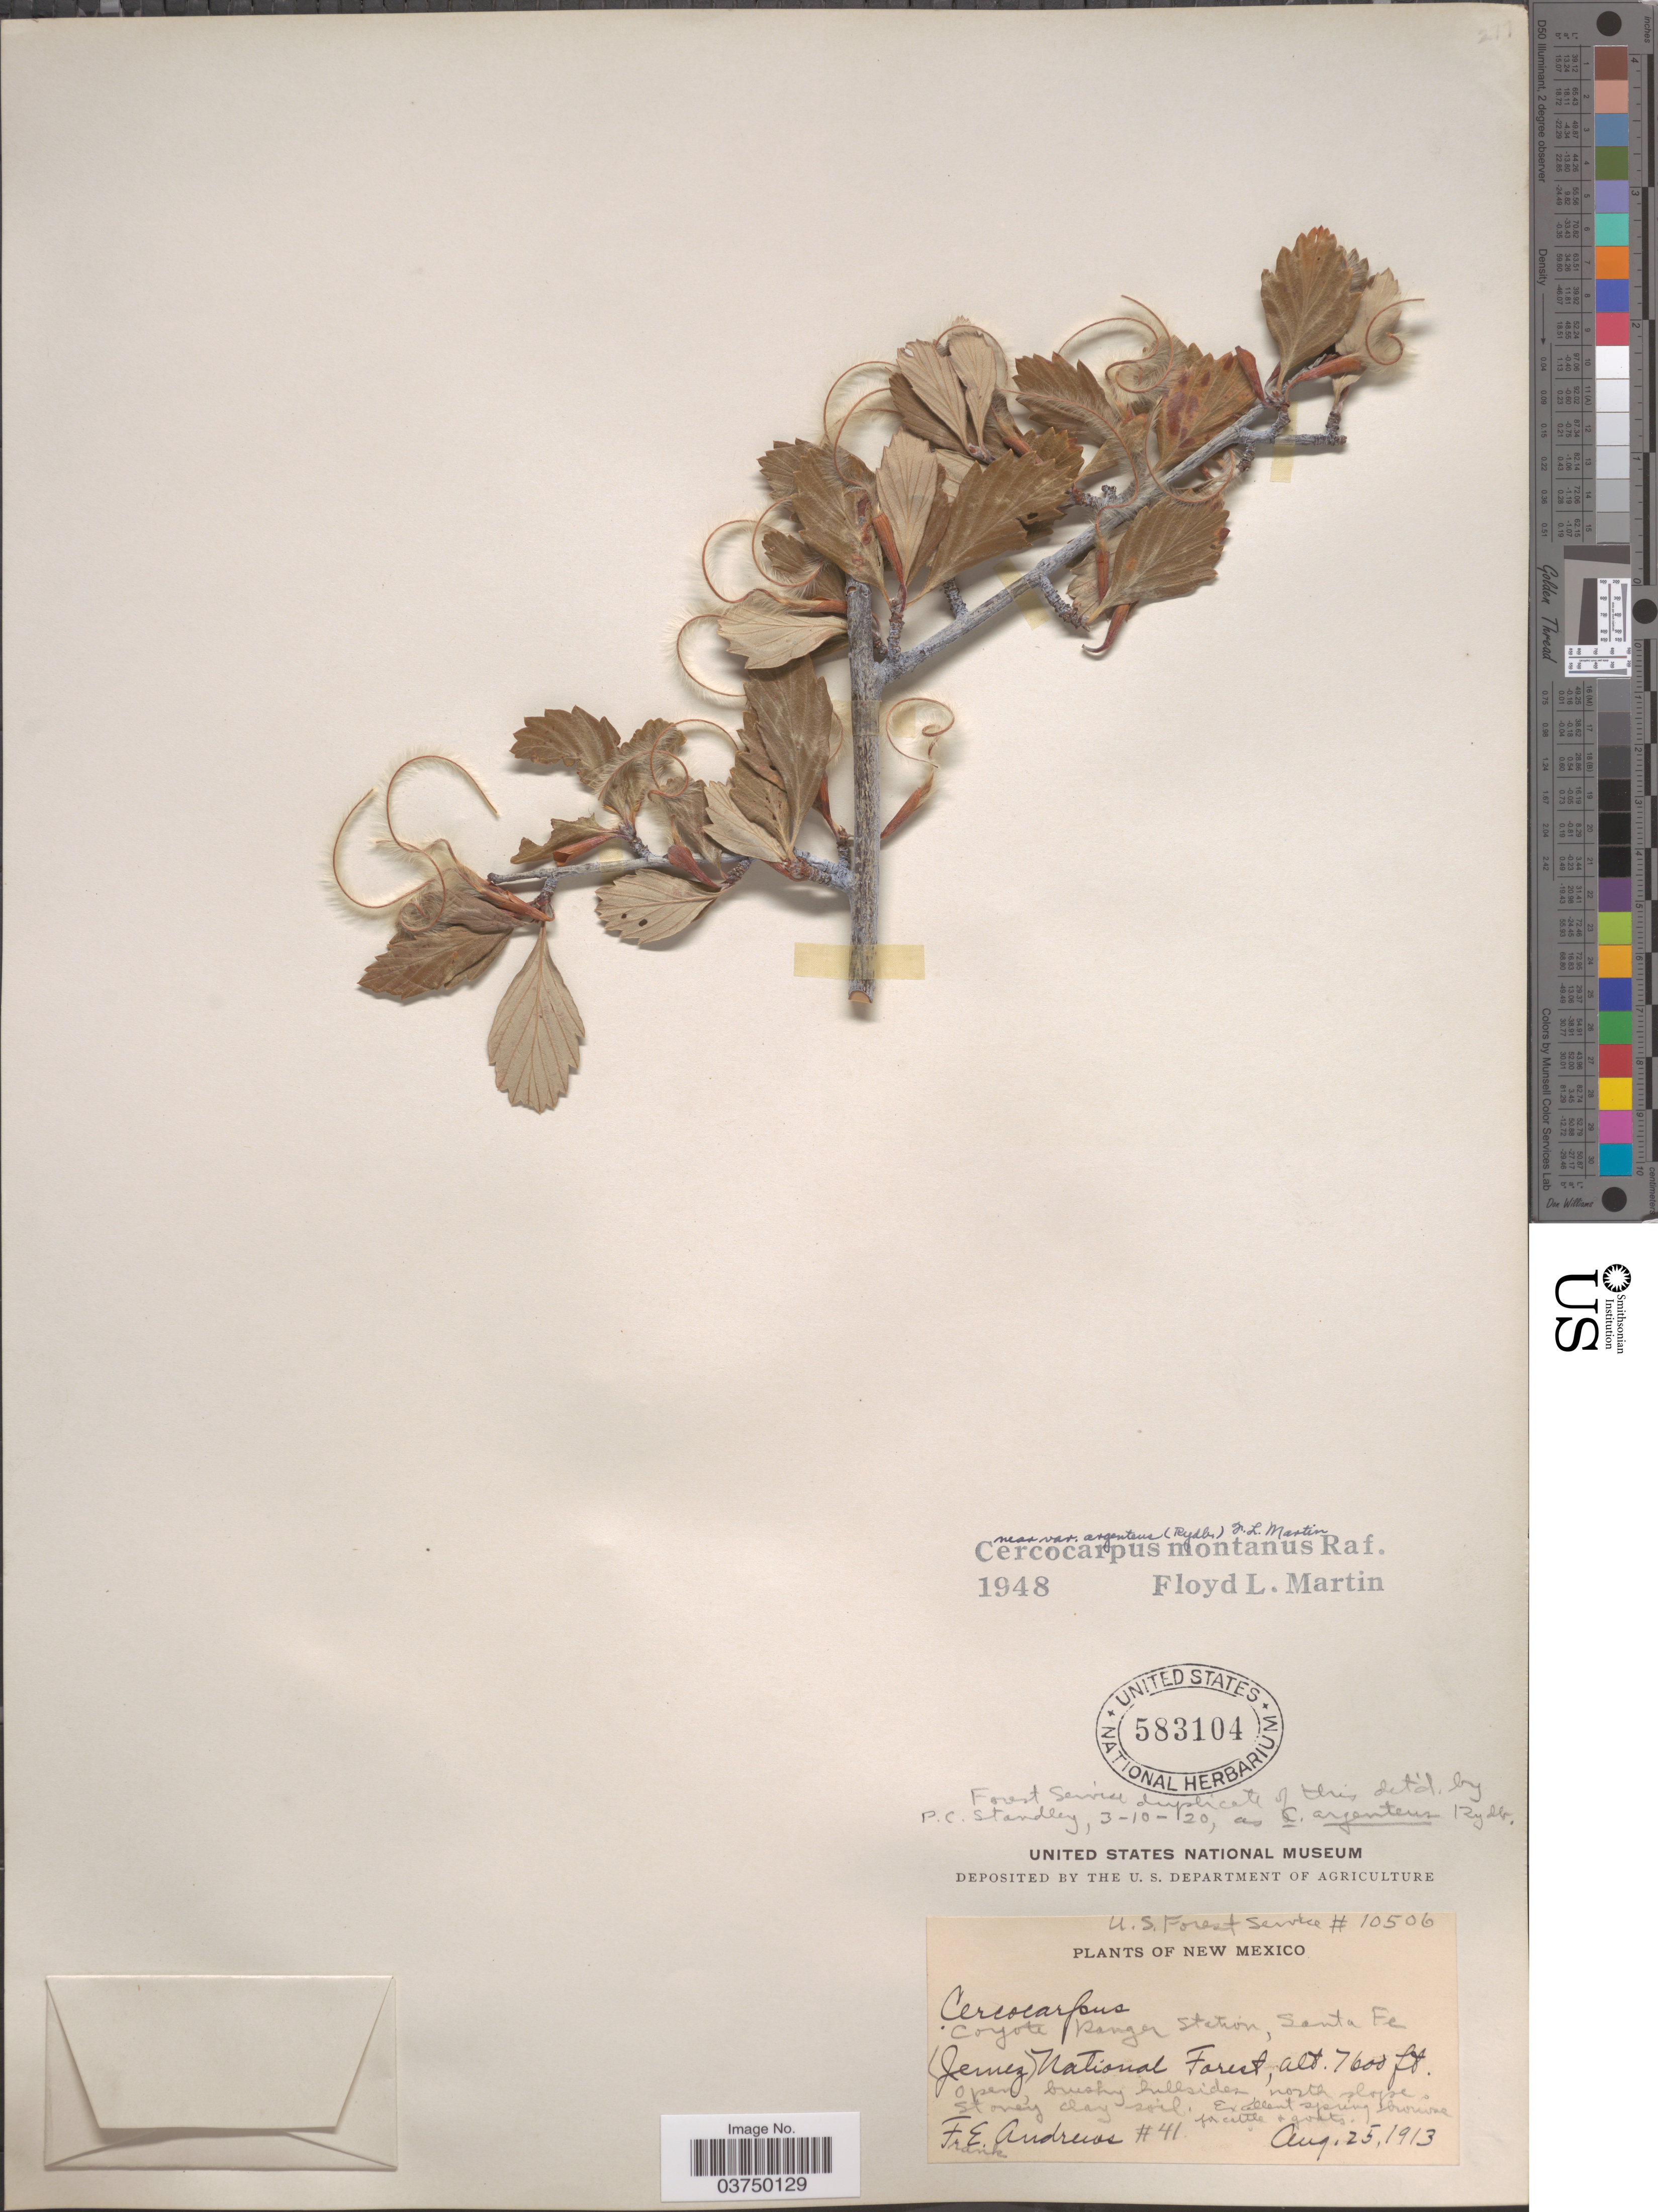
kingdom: Plantae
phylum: Tracheophyta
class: Magnoliopsida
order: Rosales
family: Rosaceae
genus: Cercocarpus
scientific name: Cercocarpus montanus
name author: Raf.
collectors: F. Andrews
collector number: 41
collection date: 1913-08-25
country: United States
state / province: New Mexico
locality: Coyote Ranger Station, Santa Fe. (Jemez) National Forest. Open brushy hillsides, north slope.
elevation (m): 2316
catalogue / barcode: US 583104